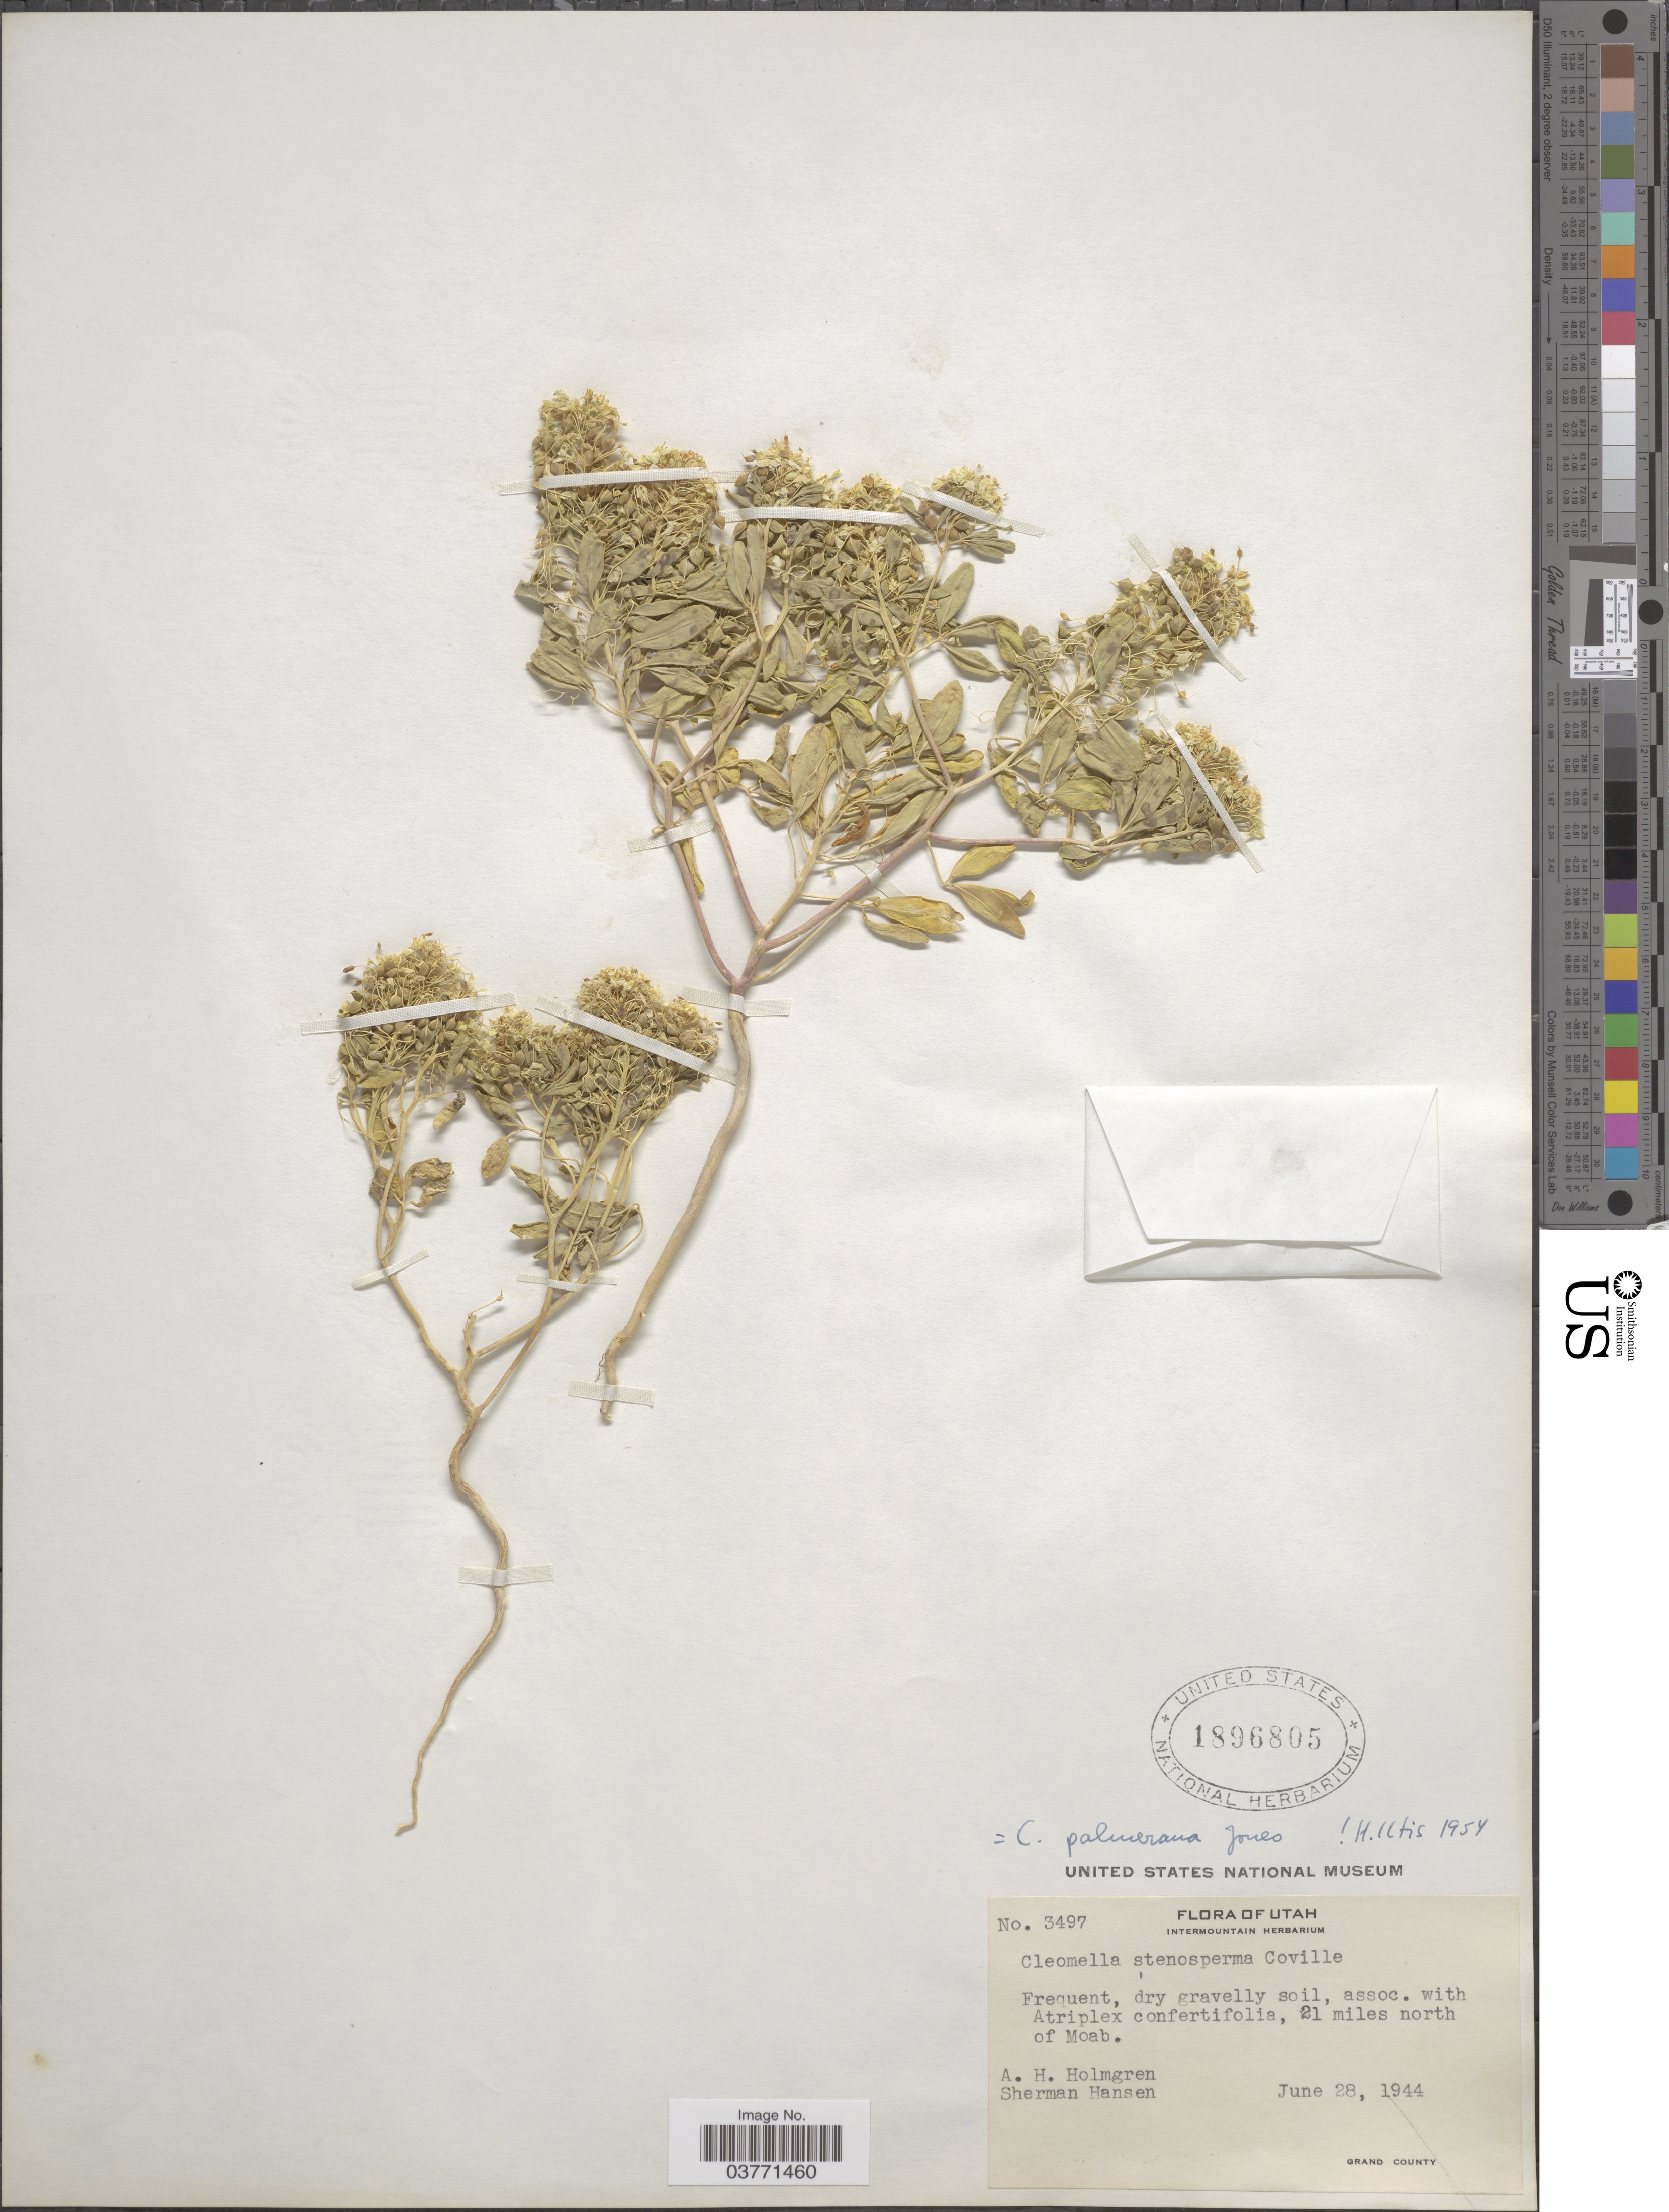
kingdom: Plantae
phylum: Tracheophyta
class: Magnoliopsida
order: Brassicales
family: Cleomaceae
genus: Cleomella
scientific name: Cleomella palmerana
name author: M.E. Jones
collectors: A. H. Holmgren & S. Hansen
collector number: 3497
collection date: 1944-06-28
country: United States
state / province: Utah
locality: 21 miles north of Moab. Grand County.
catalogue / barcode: US 1896805